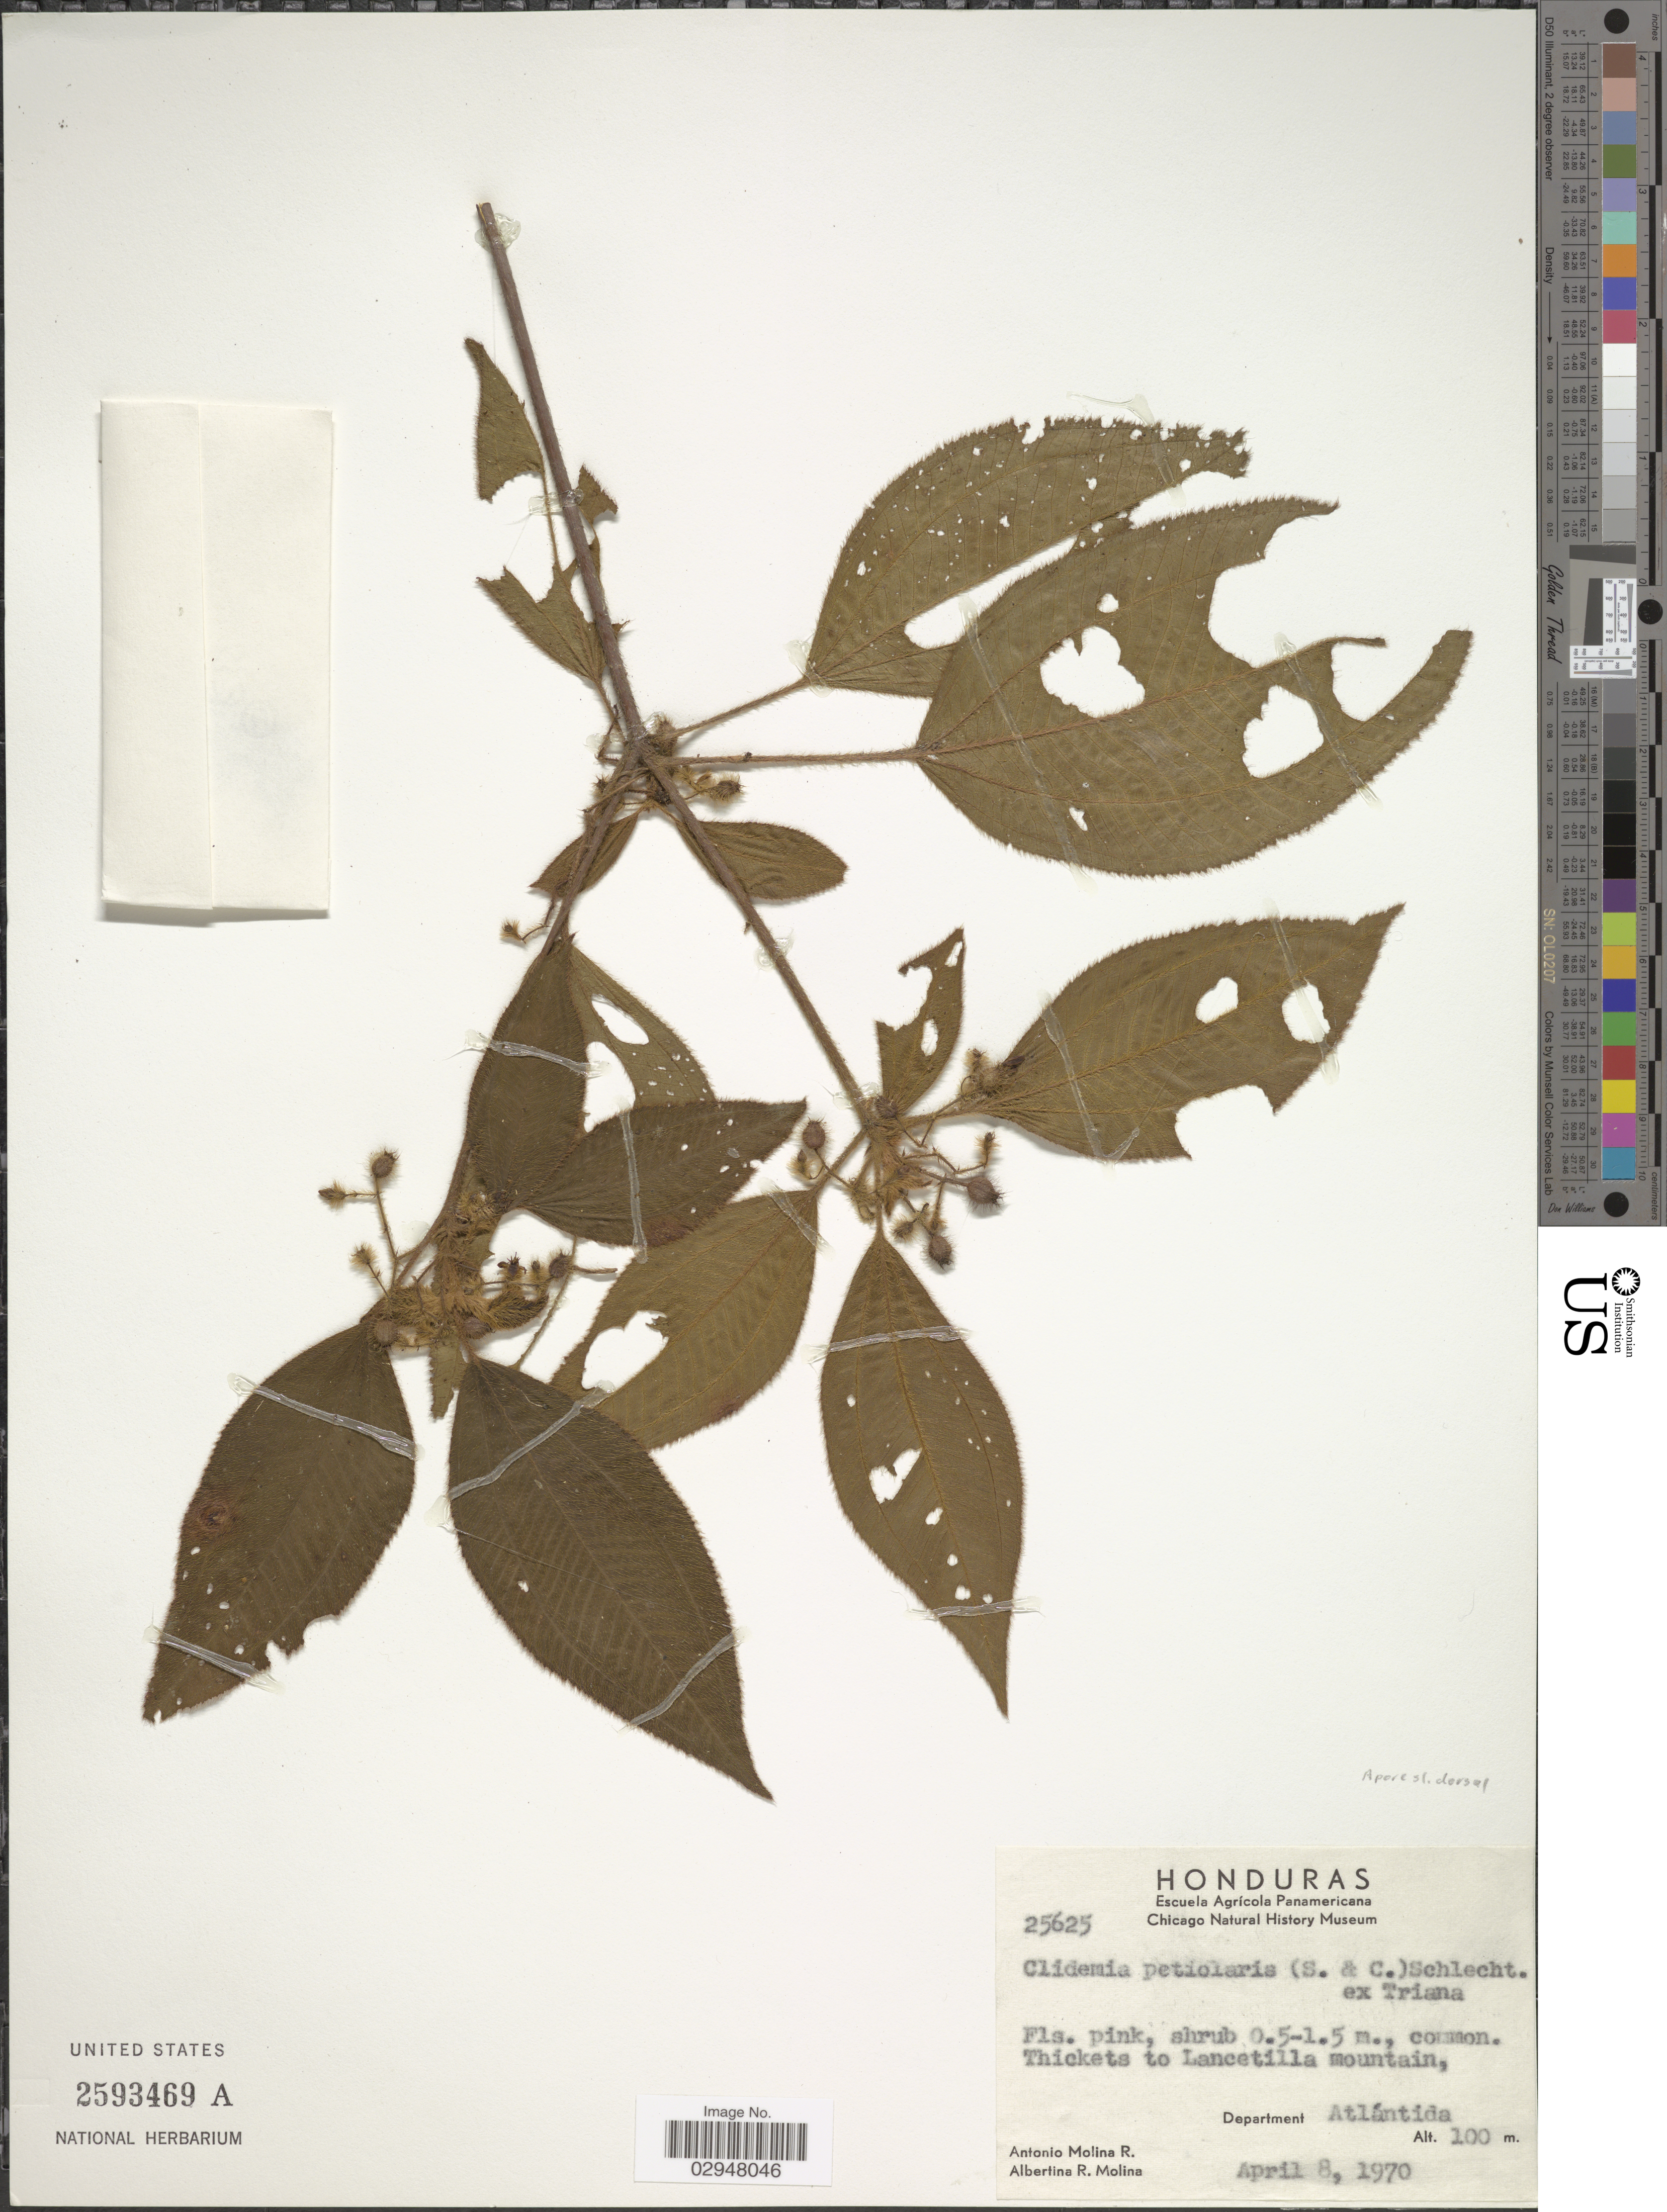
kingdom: Plantae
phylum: Tracheophyta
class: Magnoliopsida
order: Myrtales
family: Melastomataceae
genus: Clidemia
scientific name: Clidemia petiolaris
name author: (Schltdl. & Cham.) Schltdl. ex Triana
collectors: A. Molina R. & A. R. Molina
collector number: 25625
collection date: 1970-04-08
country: Honduras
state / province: Atlántida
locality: Thickets to Lancetilla mountain, Department of Atlántida.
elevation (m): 100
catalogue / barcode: US 2593469A